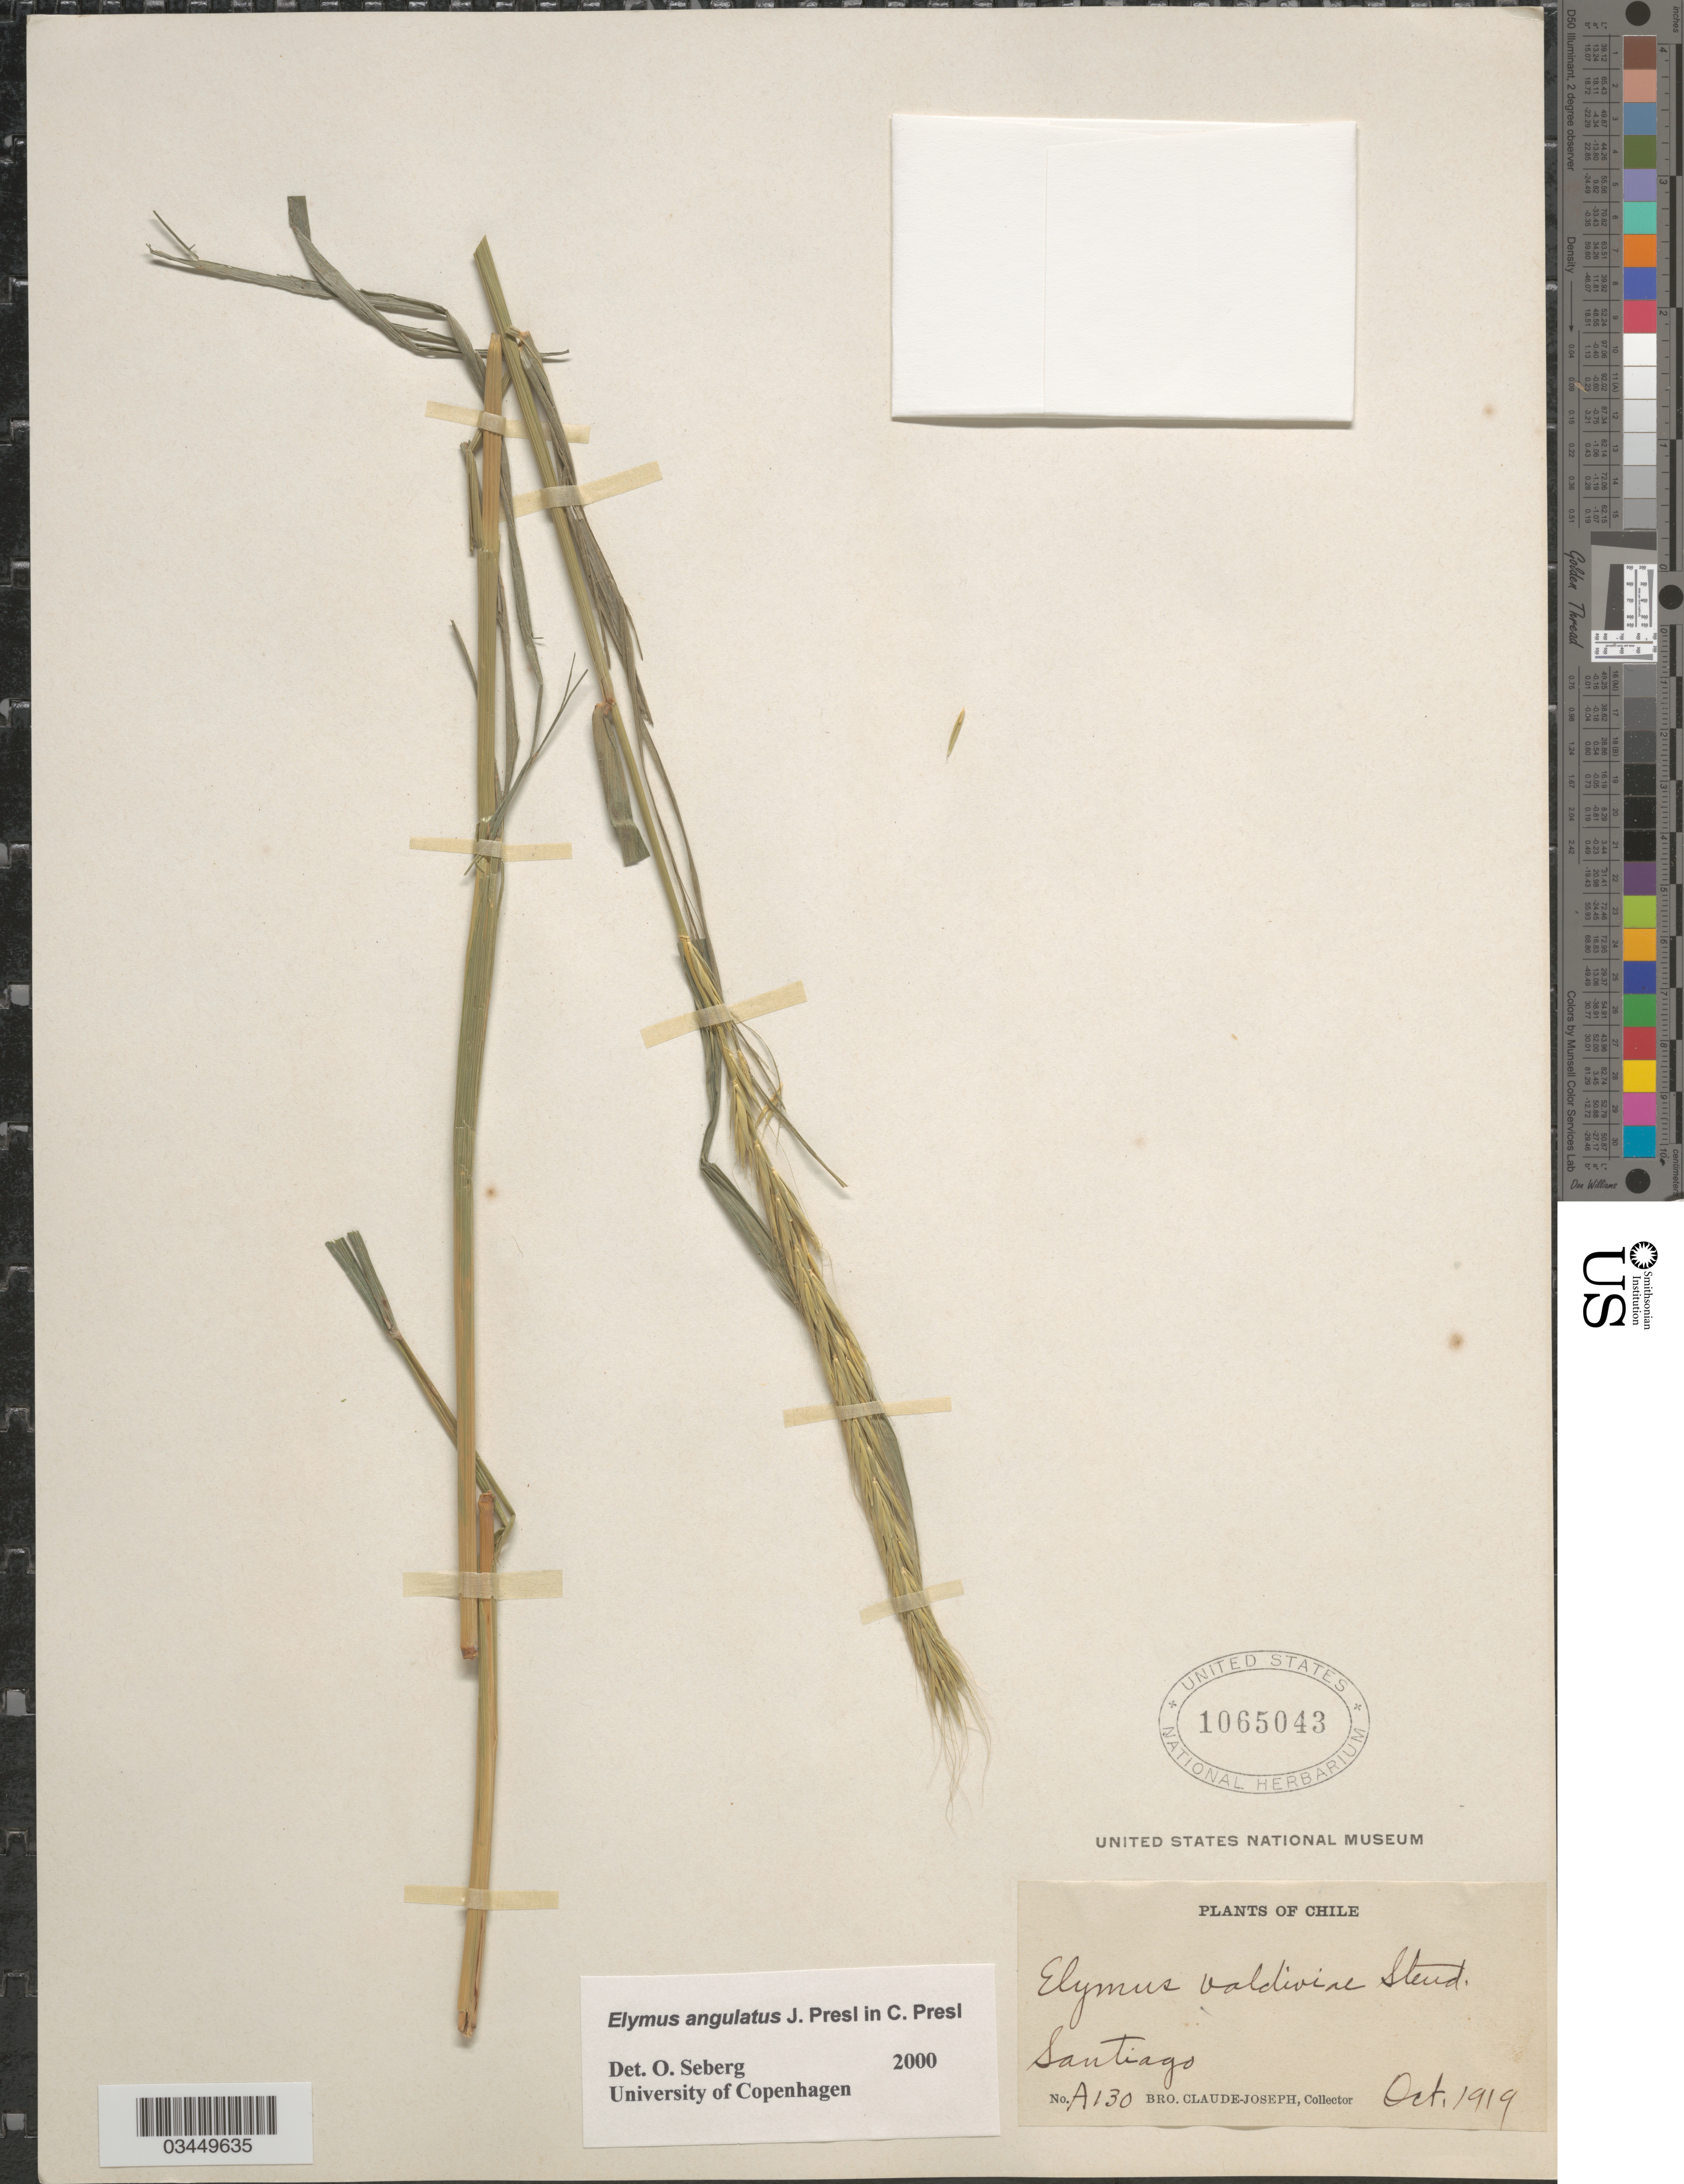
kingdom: Plantae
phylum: Tracheophyta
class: Liliopsida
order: Poales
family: Poaceae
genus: Elymus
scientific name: Elymus angulatus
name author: J. Presl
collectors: Bro. Claude-Joseph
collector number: A130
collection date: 1919-10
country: Chile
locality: Santiago.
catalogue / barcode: US 1065043